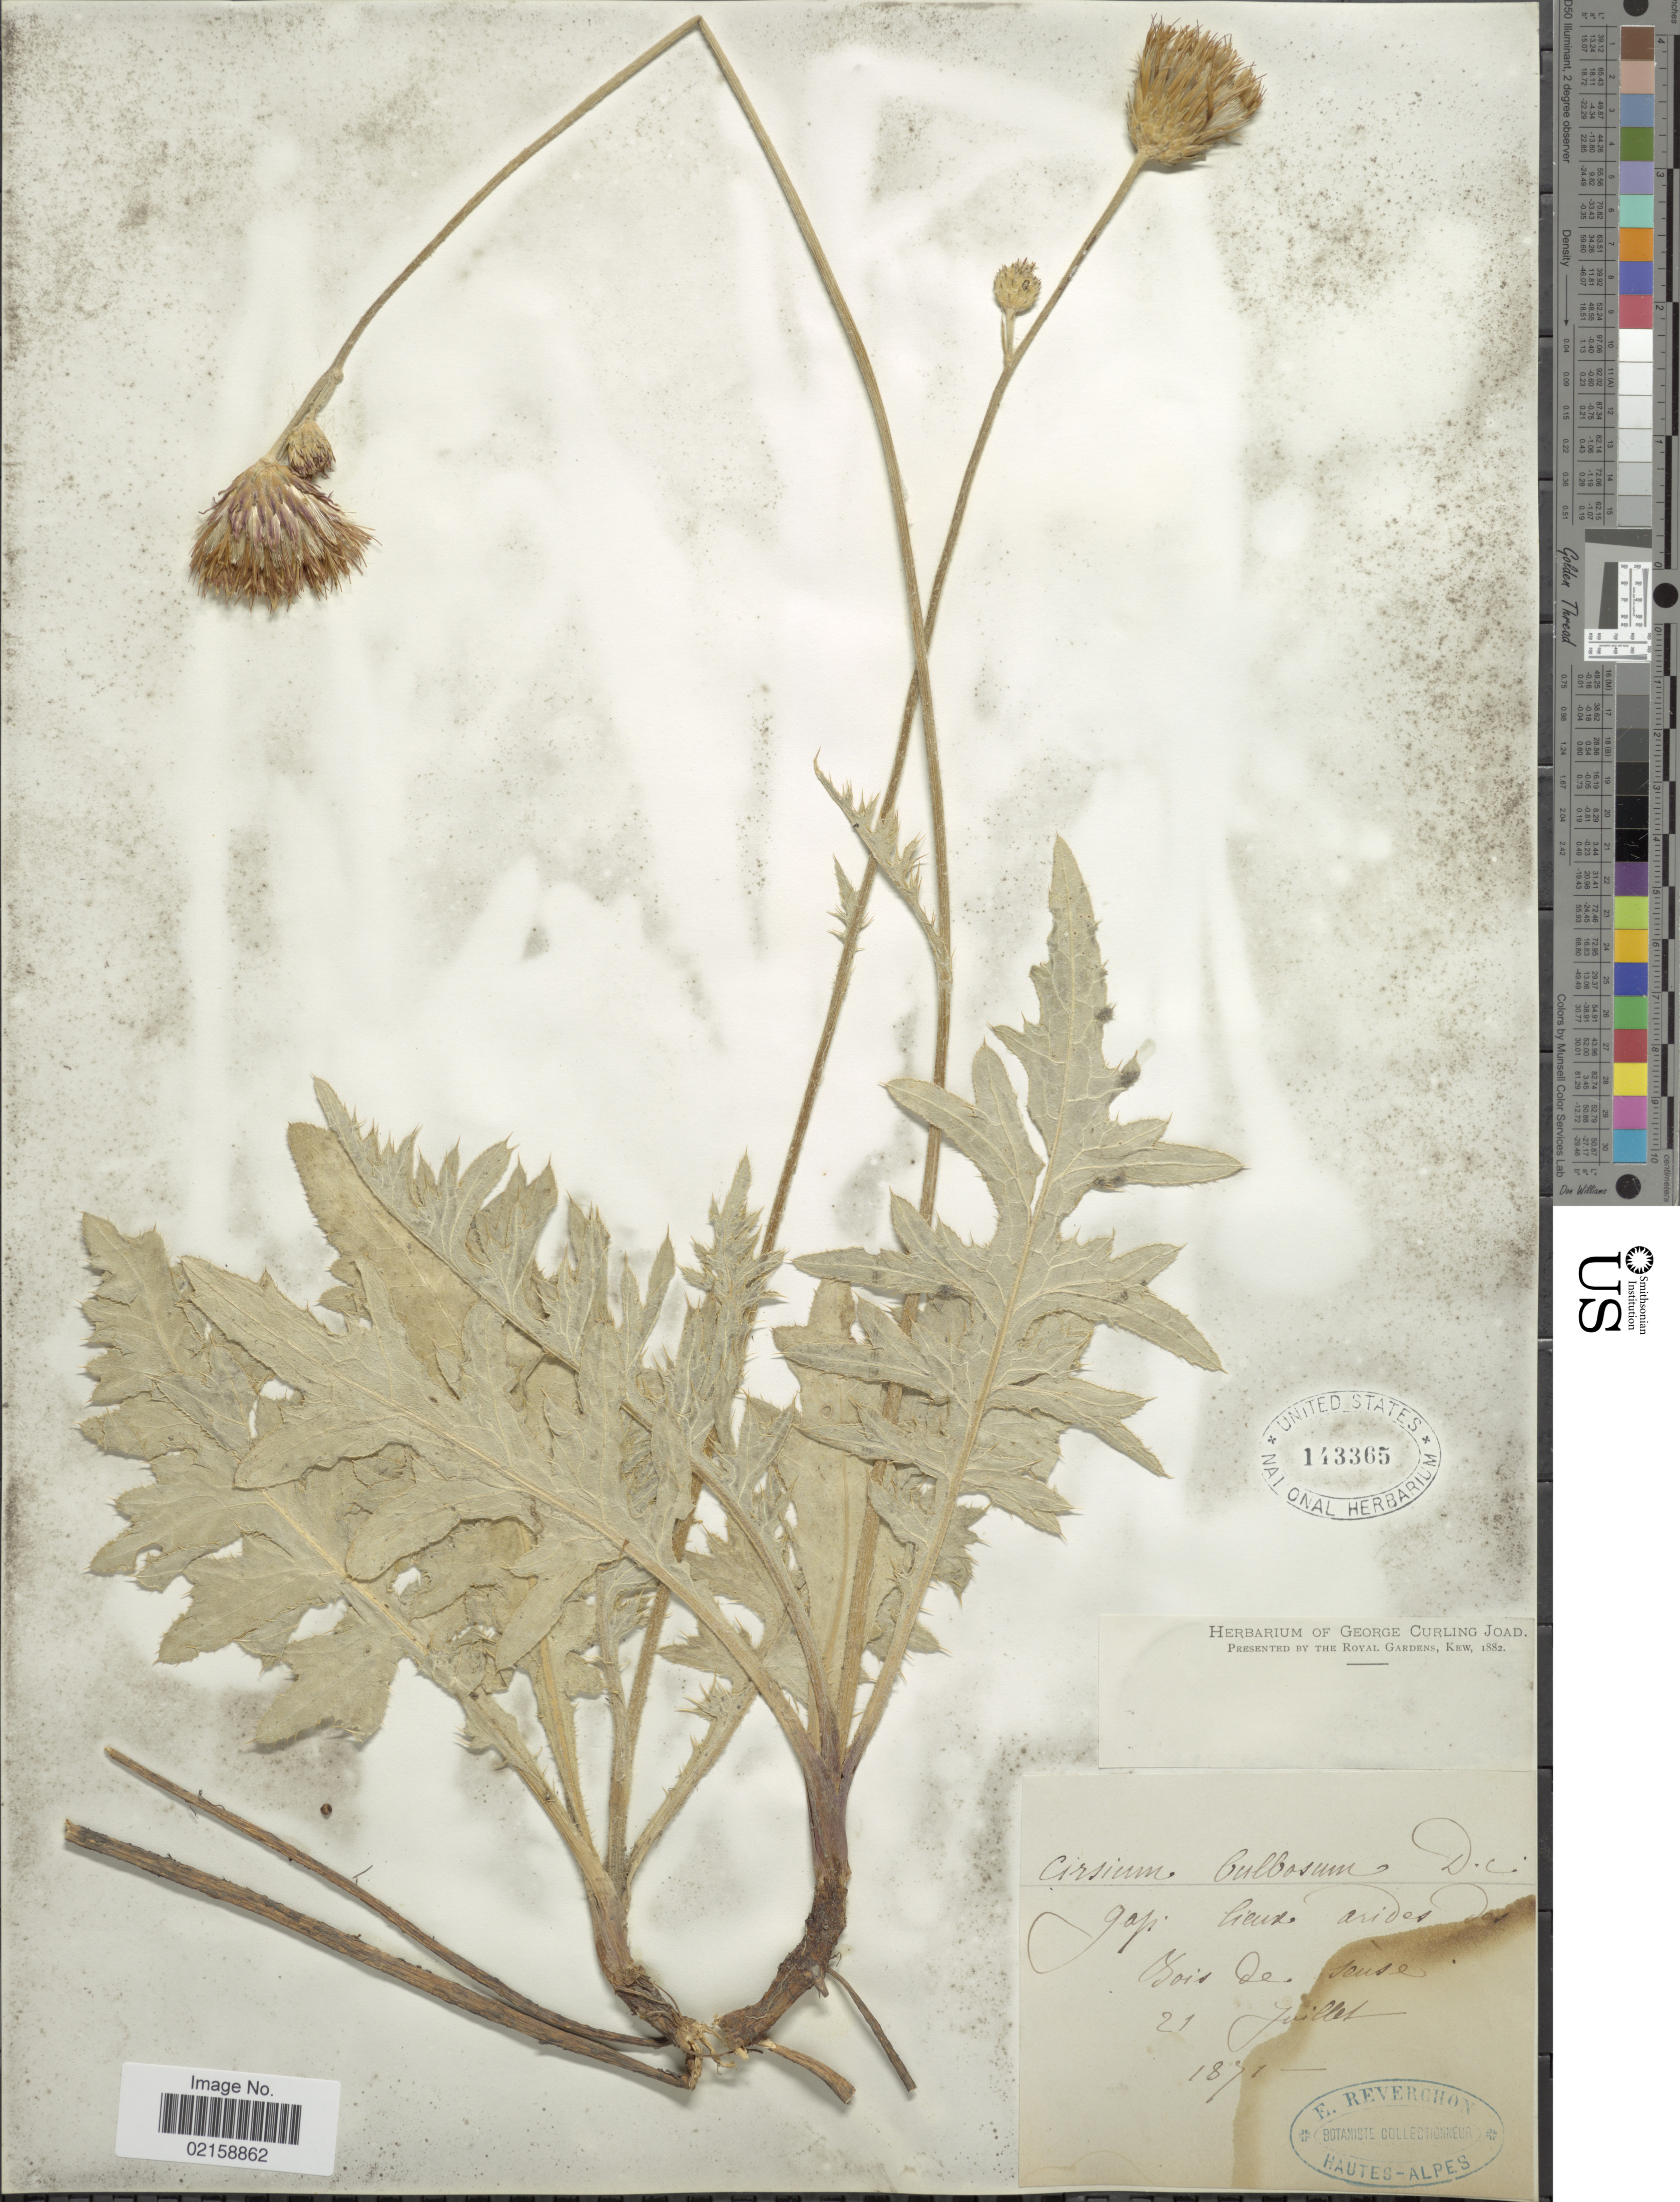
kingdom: Plantae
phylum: Tracheophyta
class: Magnoliopsida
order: Asterales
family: Asteraceae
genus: Cirsium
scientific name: Cirsium tuberosum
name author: (L.) All.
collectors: E. Reverchon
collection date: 1871-07-21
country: France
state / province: Provence-Alpes-Côte d'Azur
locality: Gap, lieux arides des bois de Seuse.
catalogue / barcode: US 143365